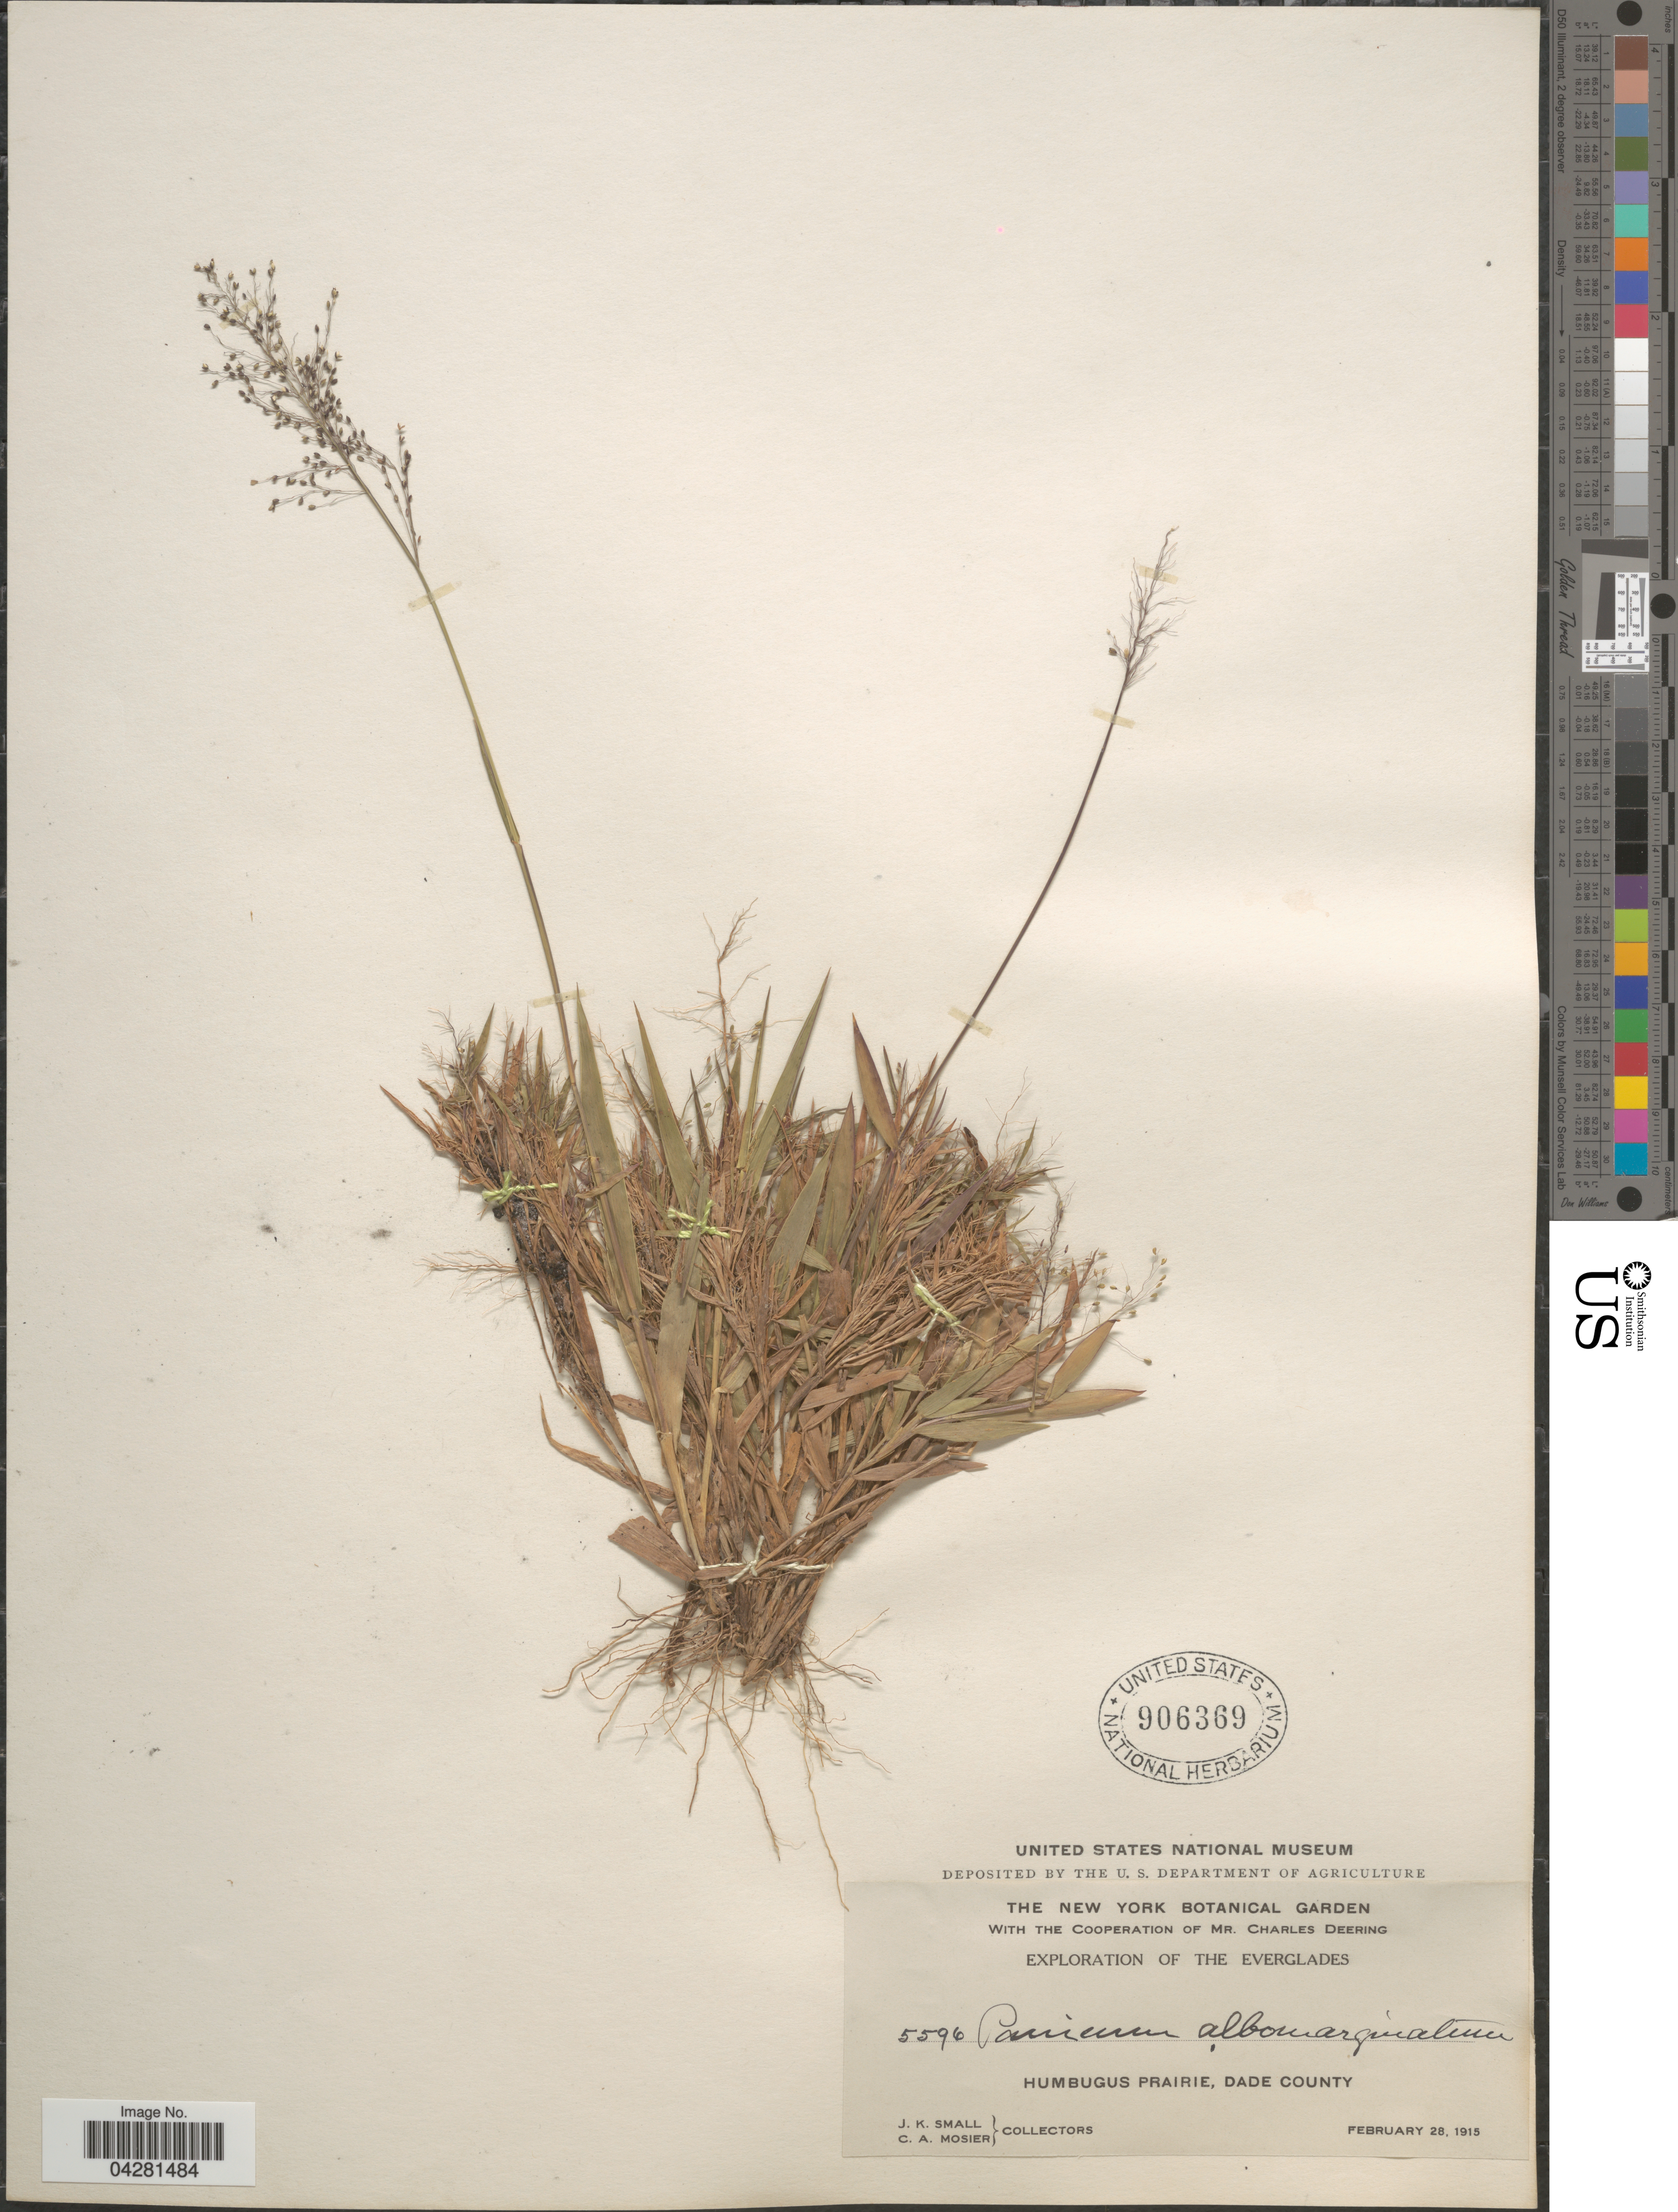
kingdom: Plantae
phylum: Tracheophyta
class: Liliopsida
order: Poales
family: Poaceae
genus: Dichanthelium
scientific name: Dichanthelium dichotomum var. unciphyllum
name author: (Trin.) Davidse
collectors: J. K. Small & C. A. Mosier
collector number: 5596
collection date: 1915-02-28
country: United States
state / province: Florida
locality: Exploration of the Everglades. Humbugus Prairie, Dade County.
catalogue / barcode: US 906369